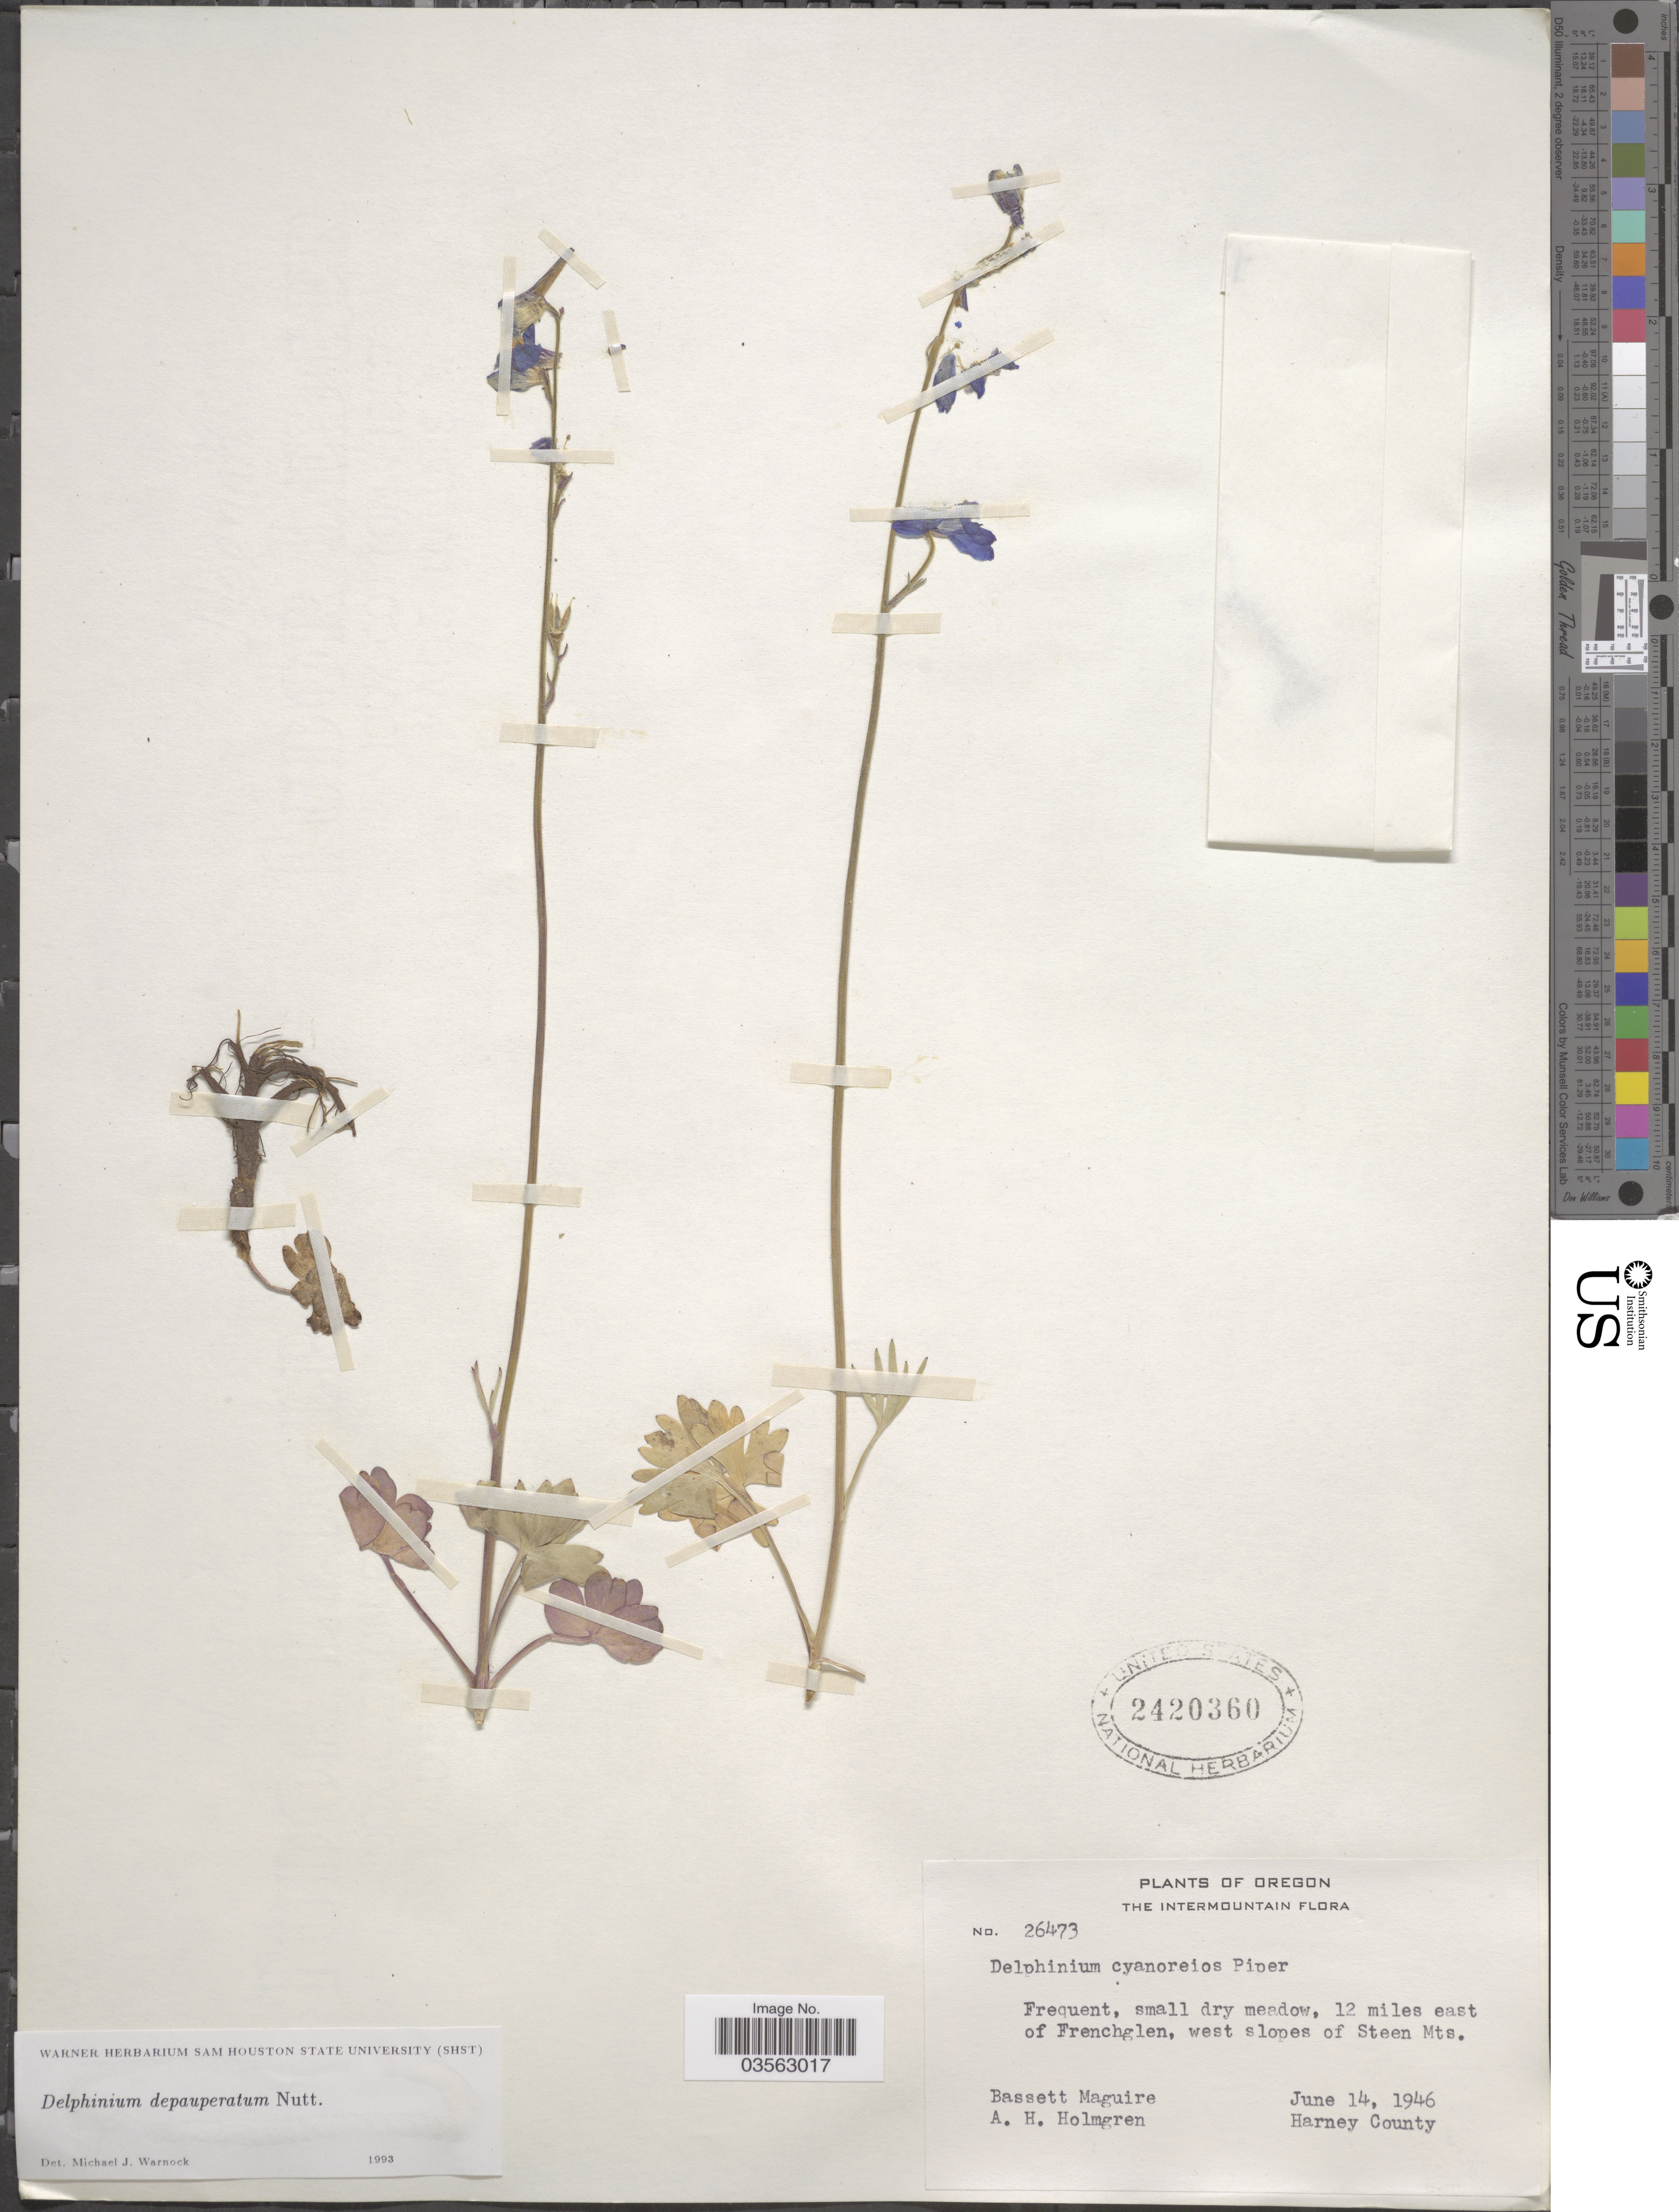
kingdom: Plantae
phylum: Tracheophyta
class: Magnoliopsida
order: Ranunculales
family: Ranunculaceae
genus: Delphinium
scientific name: Delphinium depauperatum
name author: Nutt.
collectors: B. Maguire & A. H. Holmgren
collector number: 26473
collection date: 1946-06-14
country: United States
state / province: Oregon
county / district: Harney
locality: The Intermountain. 12 miles east of Frenchglen, west slopes of Steen Mts. Harney County.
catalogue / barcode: US 2420360